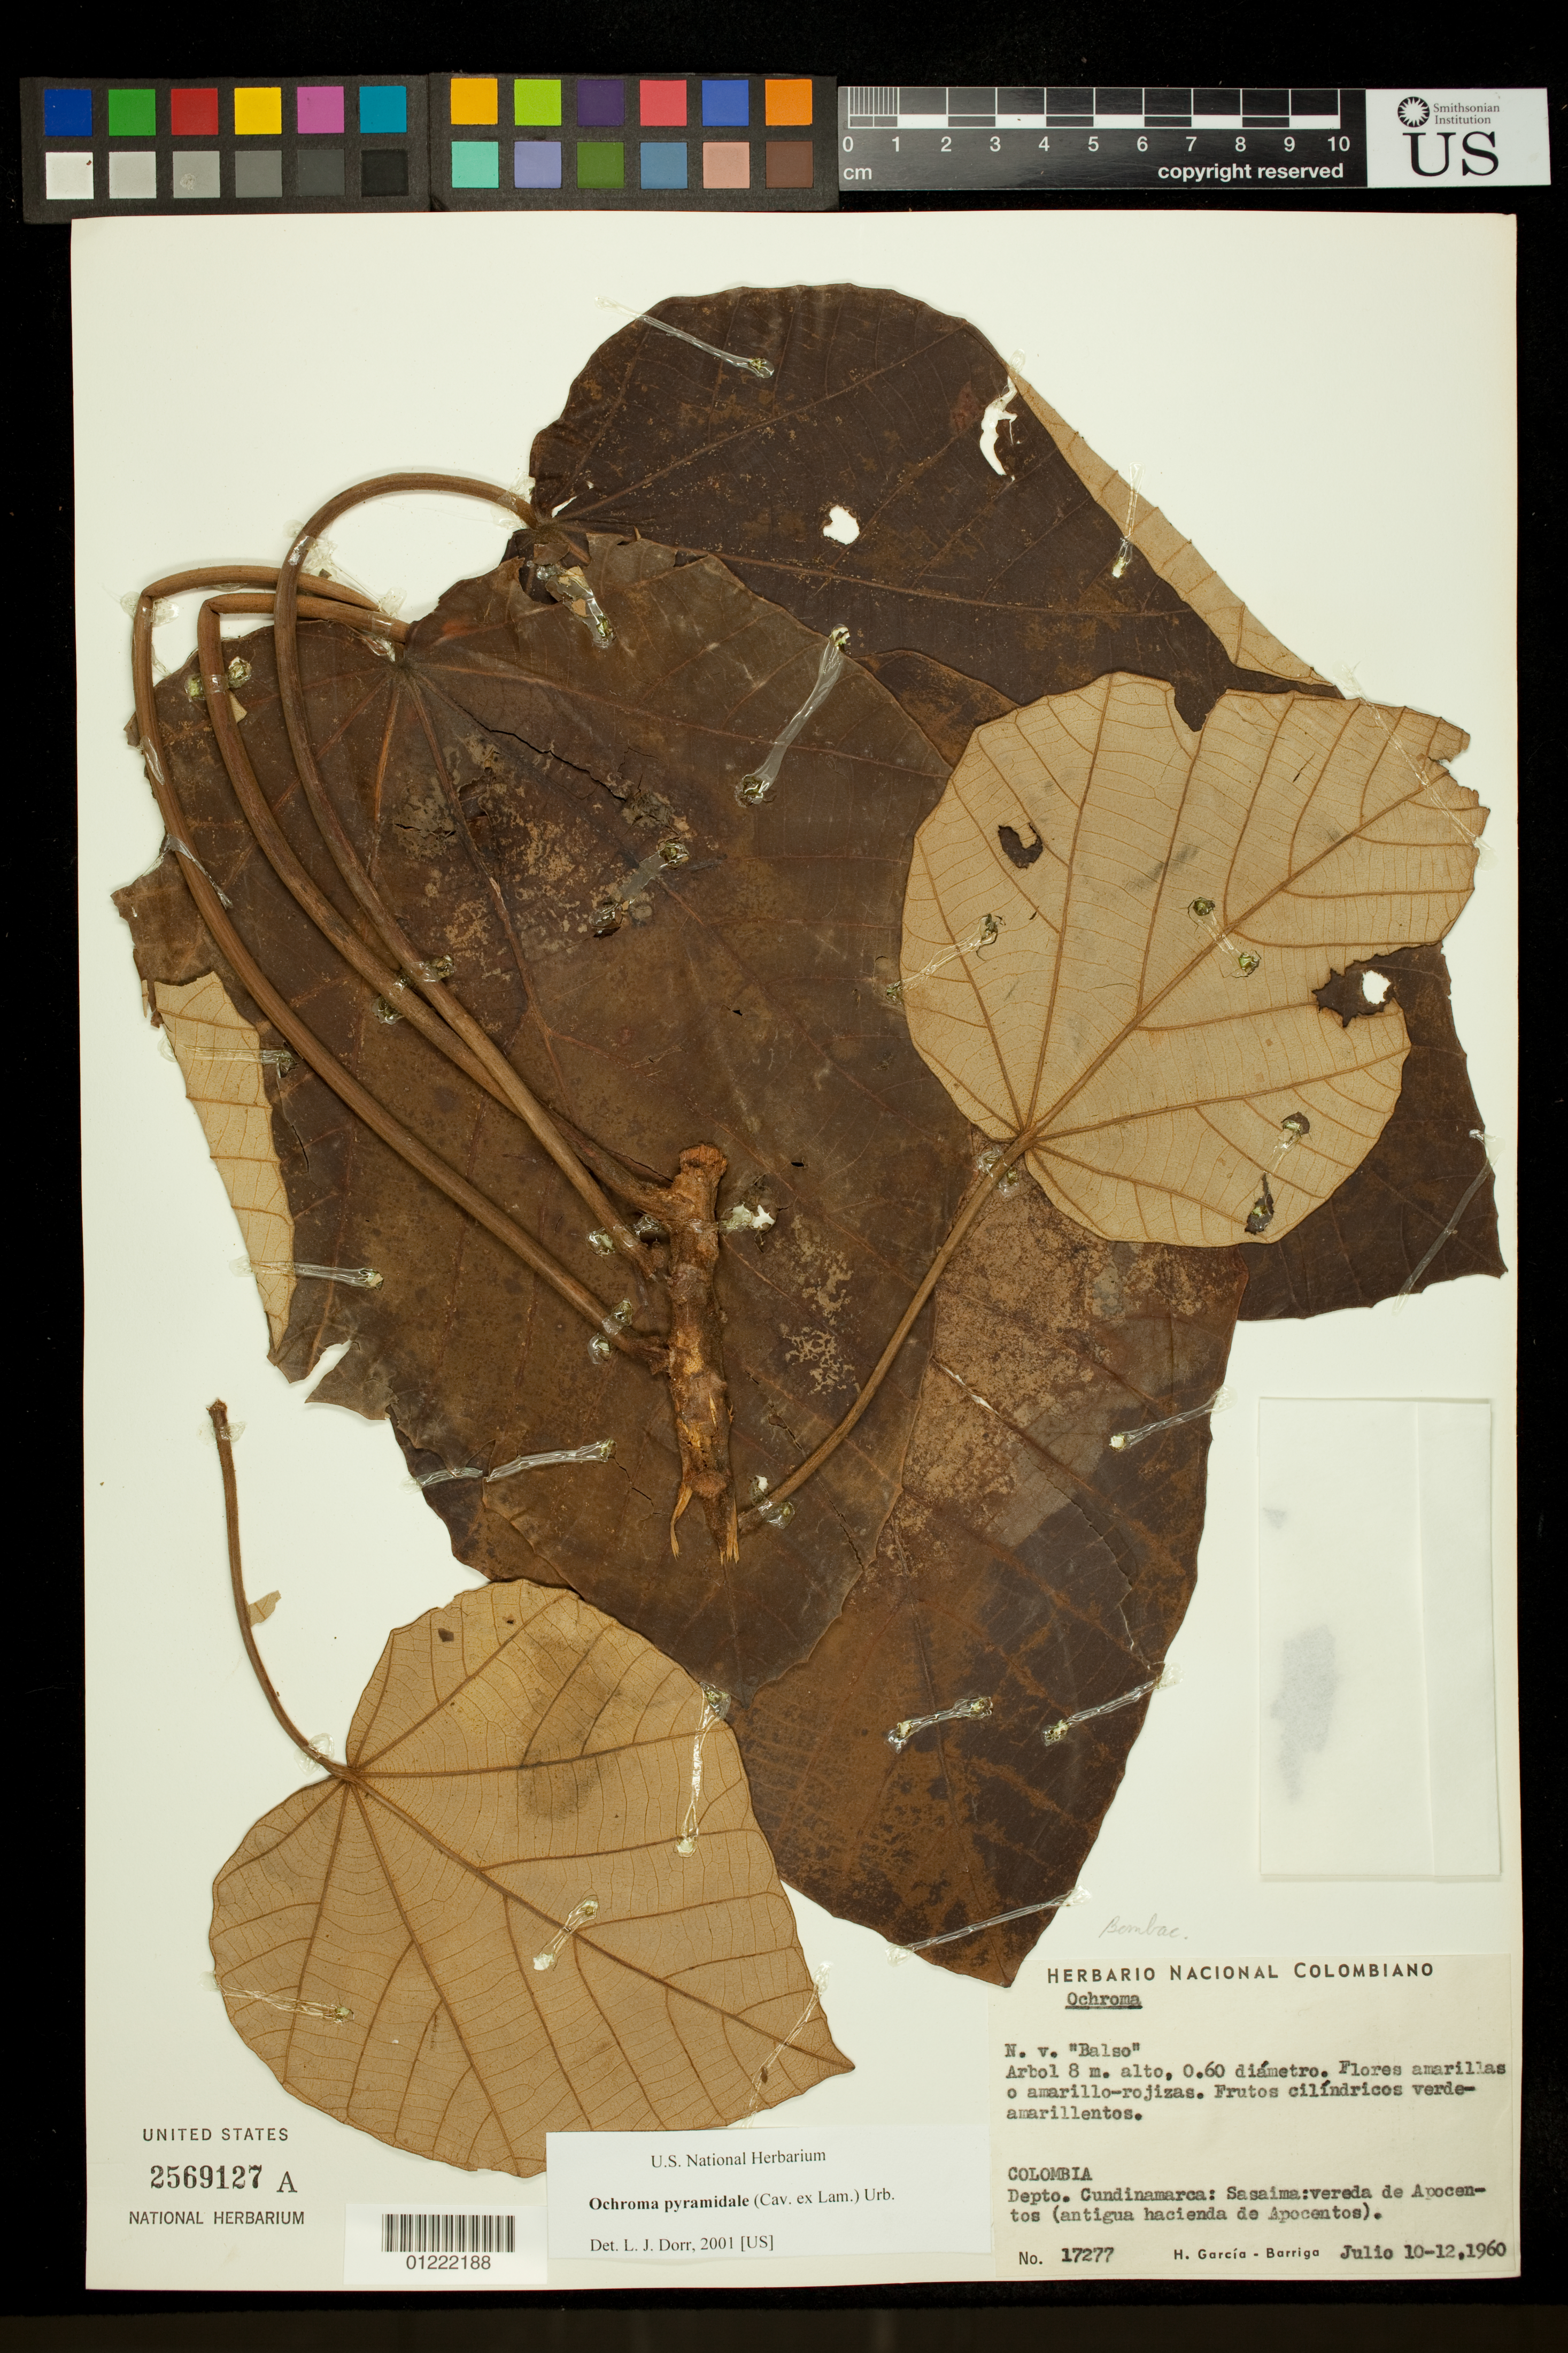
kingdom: Plantae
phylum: Tracheophyta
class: Magnoliopsida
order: Malvales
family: Malvaceae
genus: Ochroma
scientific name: Ochroma pyramidale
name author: (Cav. ex Lam.) Urb.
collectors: H. García Barriga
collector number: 17277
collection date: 1960-07-10/1960-07-12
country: Colombia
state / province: Cundinamarca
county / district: Sasaima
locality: vereda de Apocentos (antigua hacienda de Apocentos).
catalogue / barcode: US 2569127A